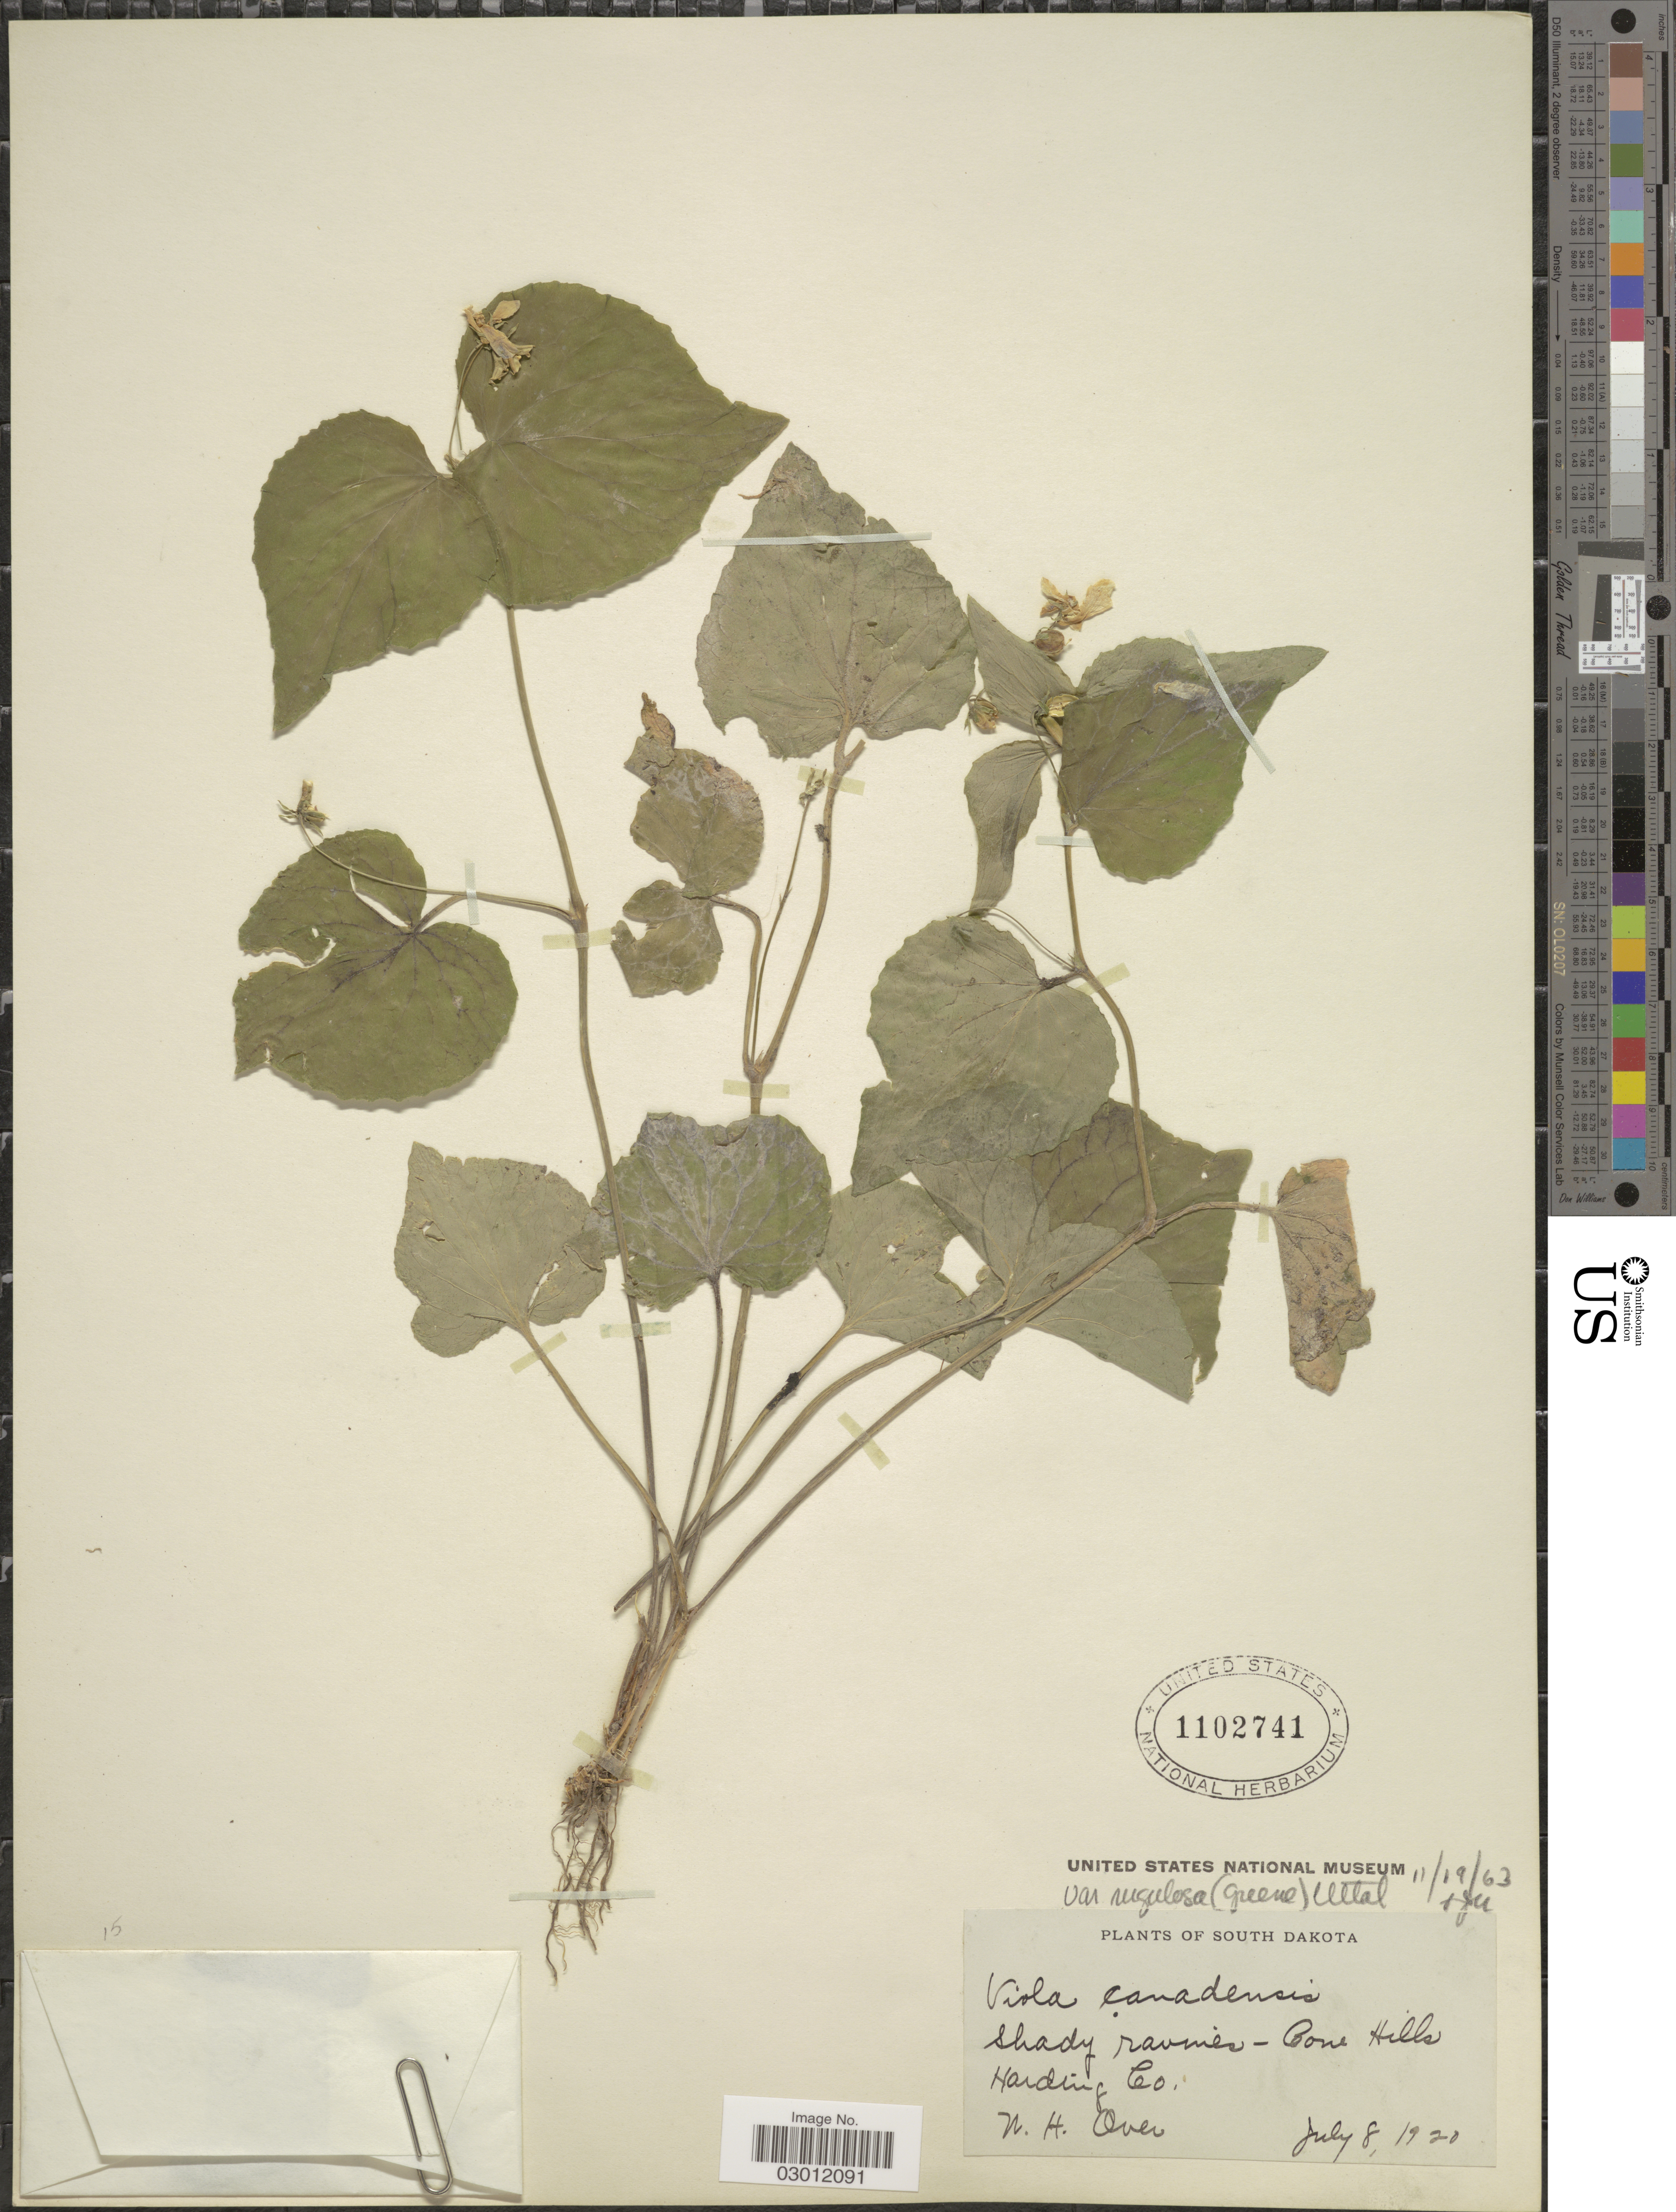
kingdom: Plantae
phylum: Tracheophyta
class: Magnoliopsida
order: Malpighiales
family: Violaceae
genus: Viola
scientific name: Viola canadensis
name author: L.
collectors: W. Over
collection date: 1920-07-08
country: United States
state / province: South Dakota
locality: Shady ravines - Cone Hills. Harding Co.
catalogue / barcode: US 1102741